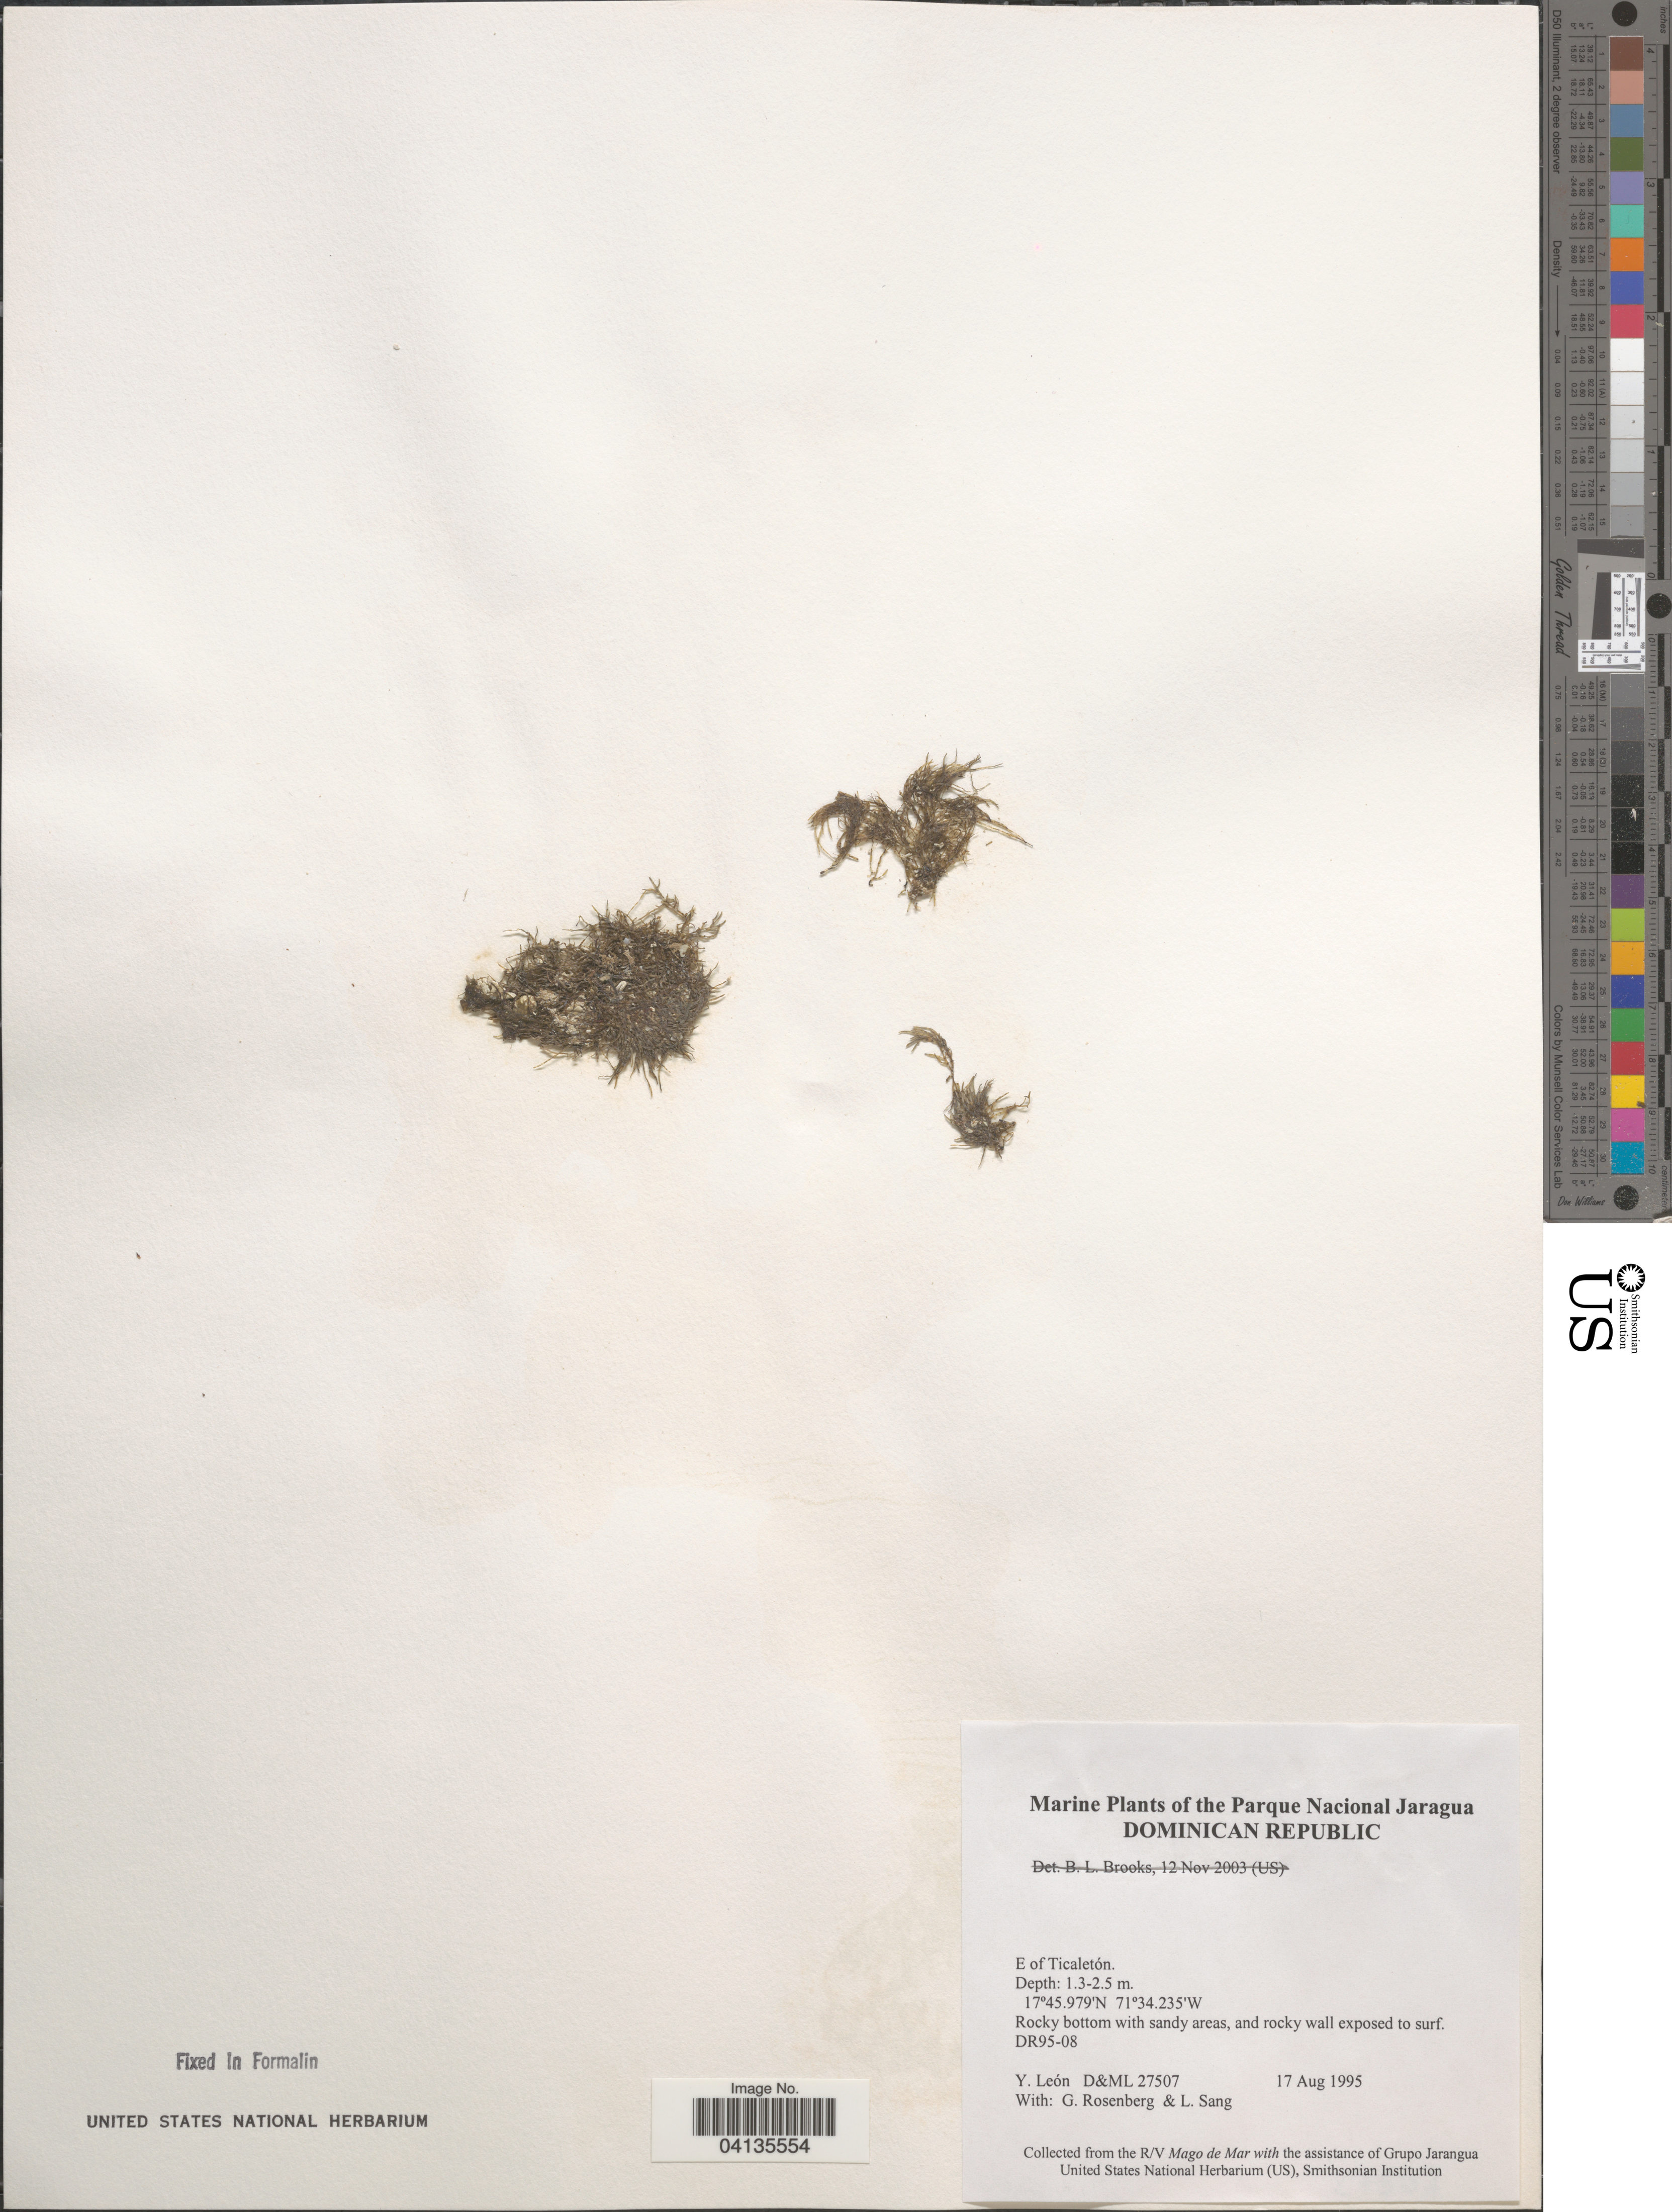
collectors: Y. León, G. Rosenberg & L. Sang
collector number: D&ML27507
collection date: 1995-08-17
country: Dominican Republic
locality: E of Ticaletón. DR95-08.